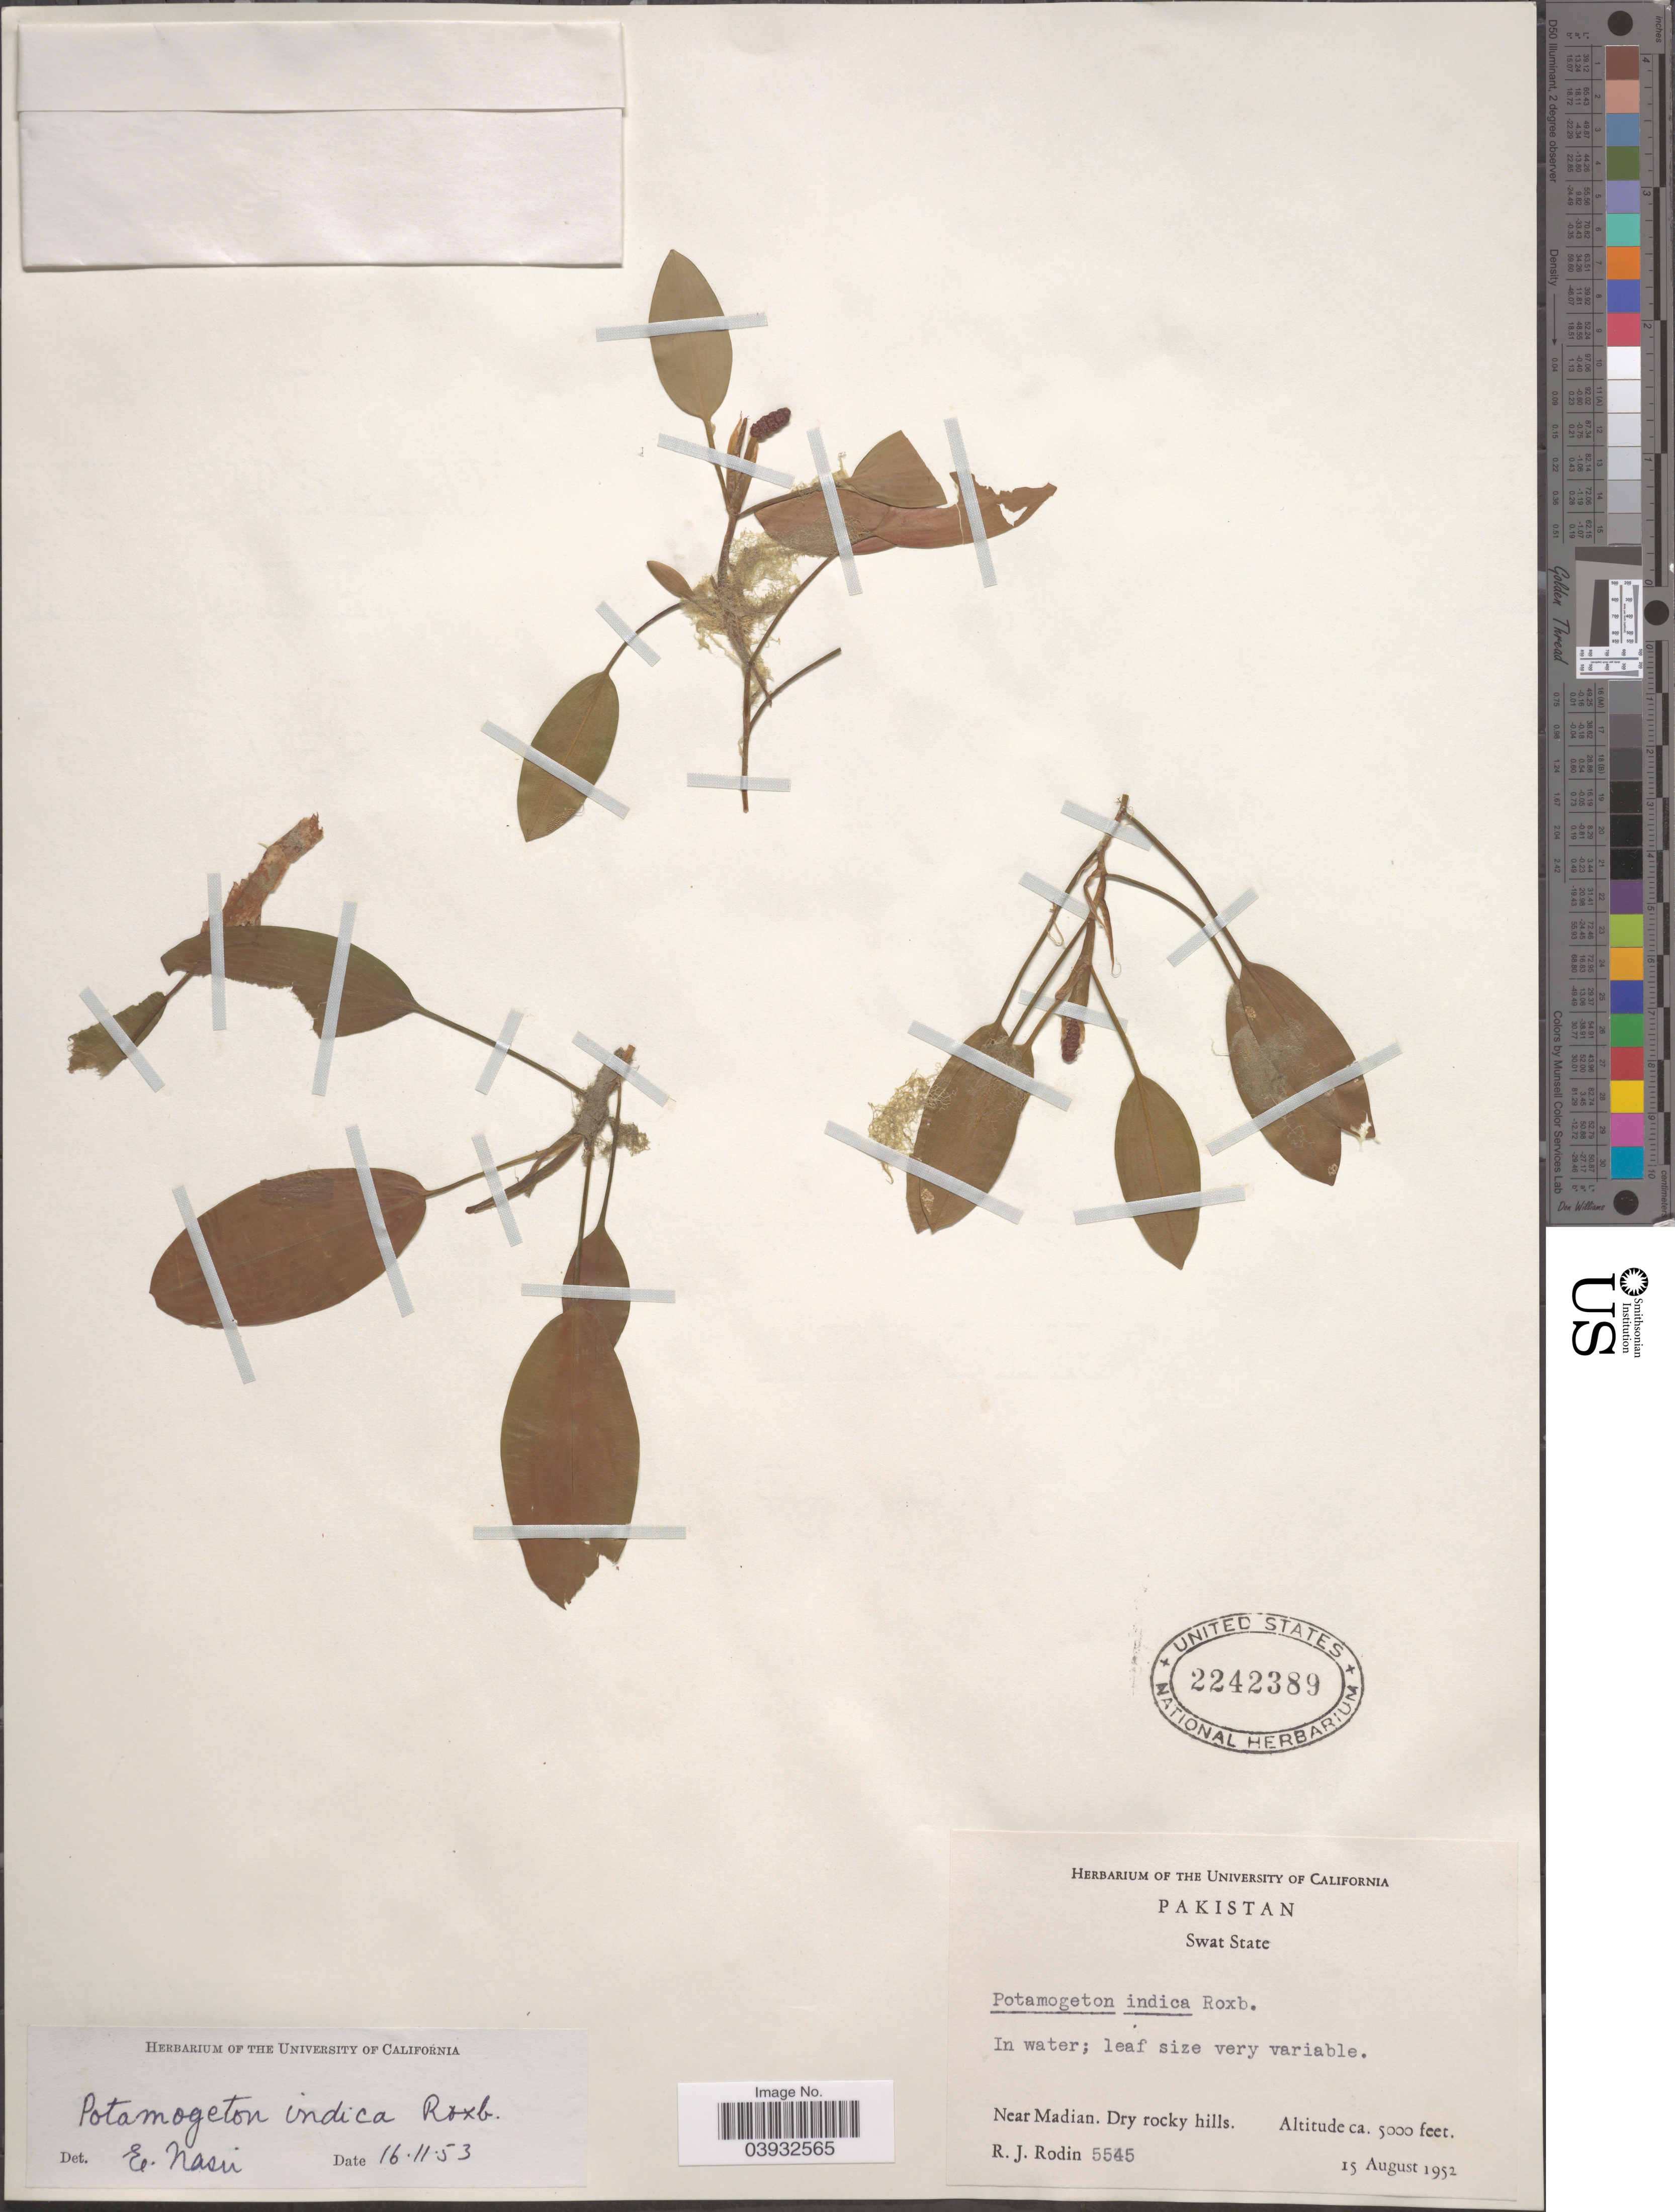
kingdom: Plantae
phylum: Tracheophyta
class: Liliopsida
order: Alismatales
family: Potamogetonaceae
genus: Potamogeton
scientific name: Potamogeton indicus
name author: Roth ex Roem. & Schult.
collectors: R. J. Rodin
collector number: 5545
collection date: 1952-08-15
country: Pakistan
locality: Swat State. Near Madian. Dry rocky hills.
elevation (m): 1524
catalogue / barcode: US 2242389